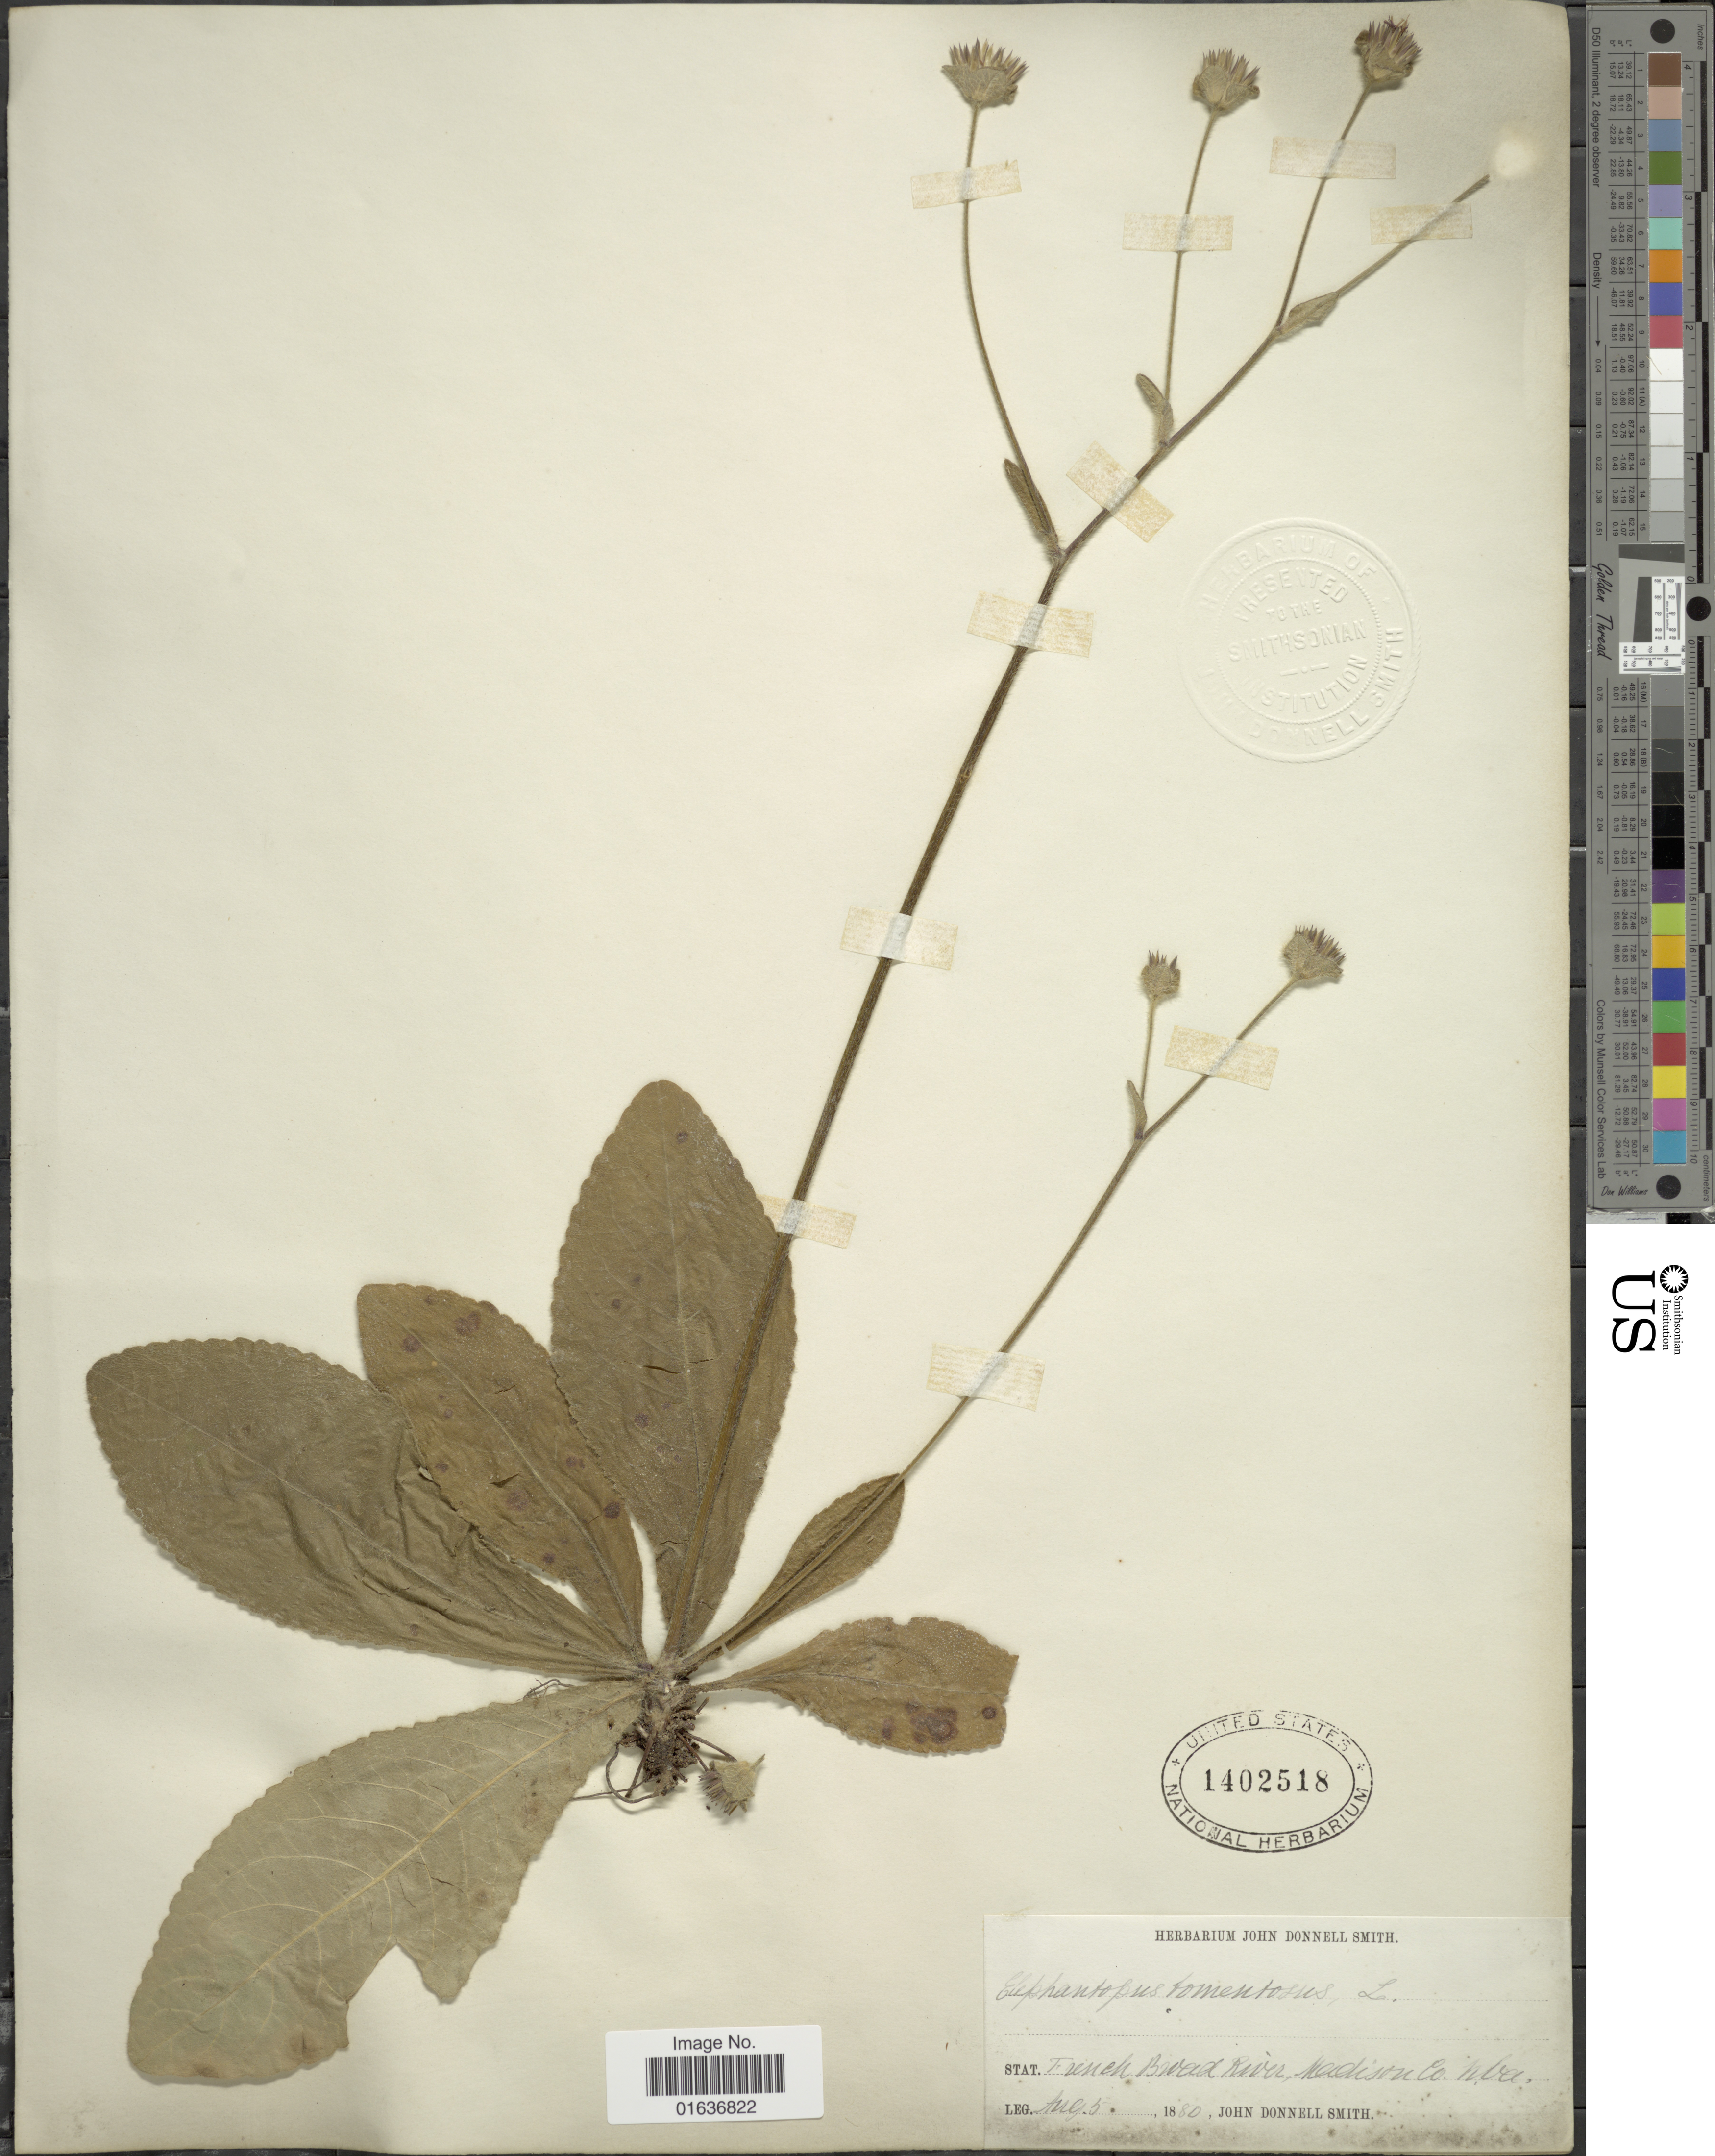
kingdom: Plantae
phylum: Tracheophyta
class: Magnoliopsida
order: Asterales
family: Asteraceae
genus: Elephantopus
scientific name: Elephantopus tomentosus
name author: L.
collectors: J. Donnell Smith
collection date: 1880-08-05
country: United States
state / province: North Carolina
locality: French Broad River, Madison Co.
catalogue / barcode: US 1402518